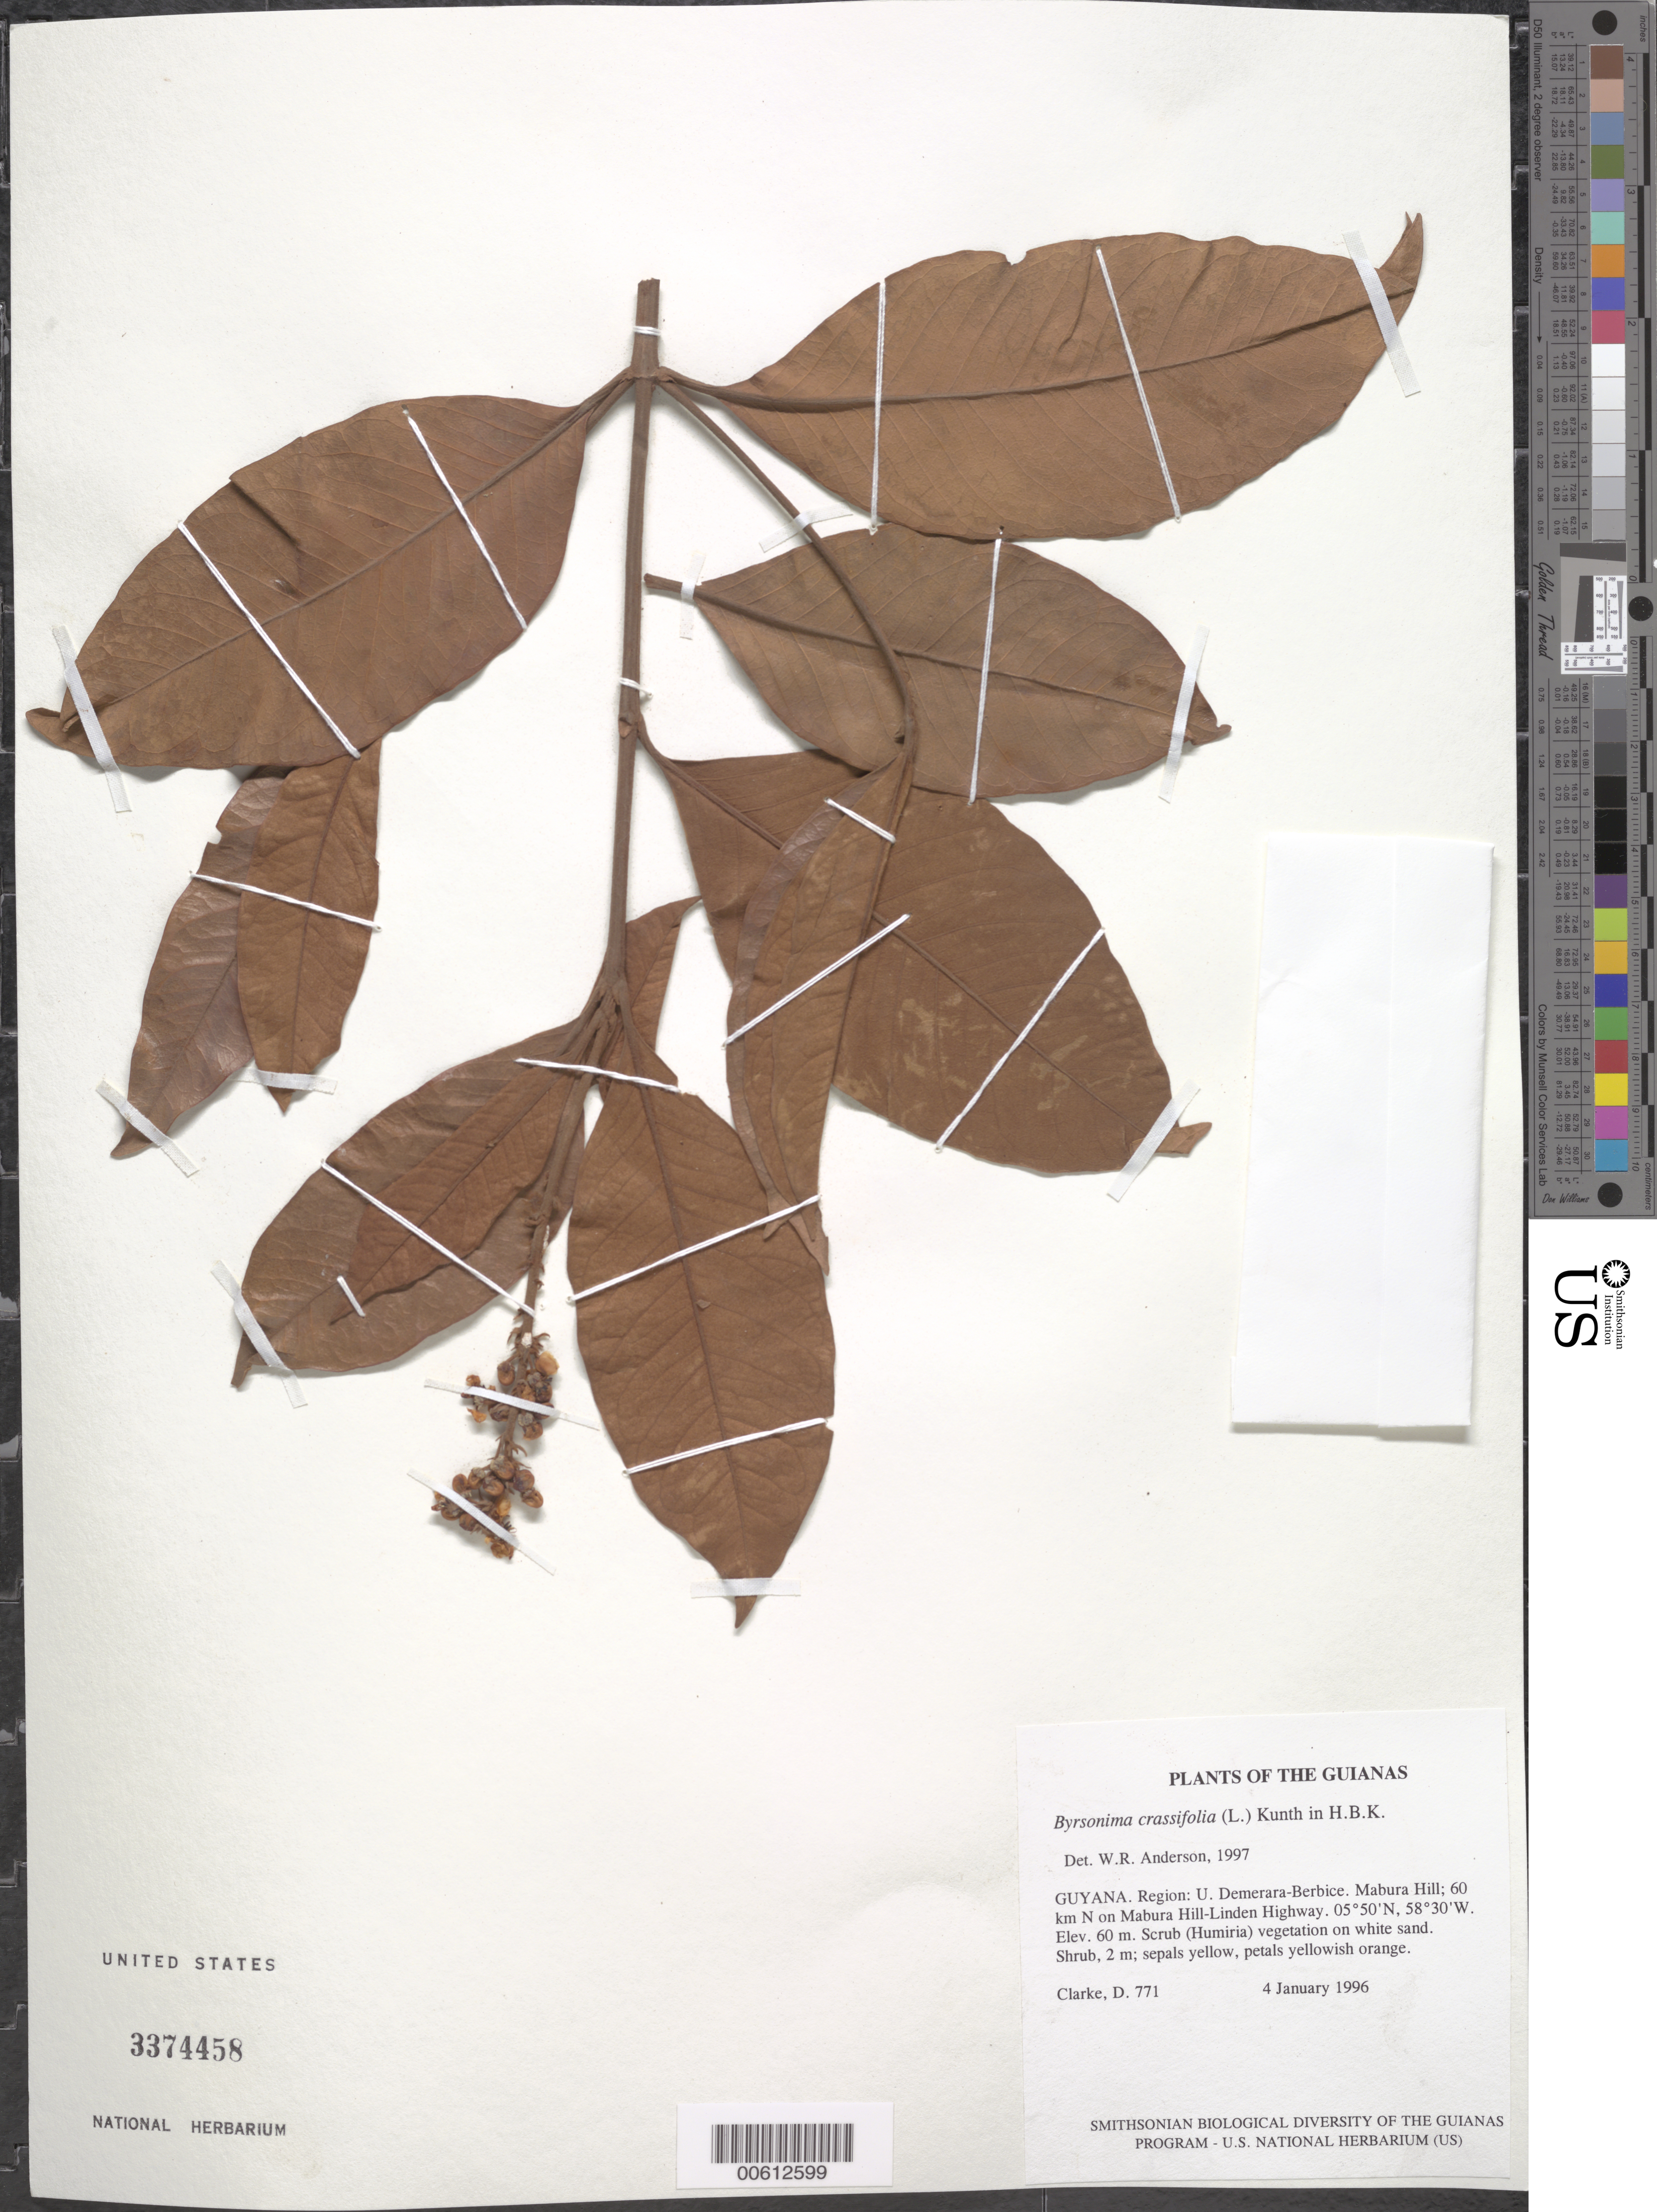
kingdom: Plantae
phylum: Tracheophyta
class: Magnoliopsida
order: Malpighiales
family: Malpighiaceae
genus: Byrsonima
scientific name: Byrsonima crassifolia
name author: (L.) Kunth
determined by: Anderson, W. R., (MICH), University of Michigan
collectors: H. D. Clarke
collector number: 771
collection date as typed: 4 January 1996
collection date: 1996-01-04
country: Guyana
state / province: U. Demerara-Berbice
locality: Mabura Hill; 60 km N on Mabura Hill-Linden Highway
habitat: Scrub (Humiria) vegetation on white sand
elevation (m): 60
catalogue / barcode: US 3374458